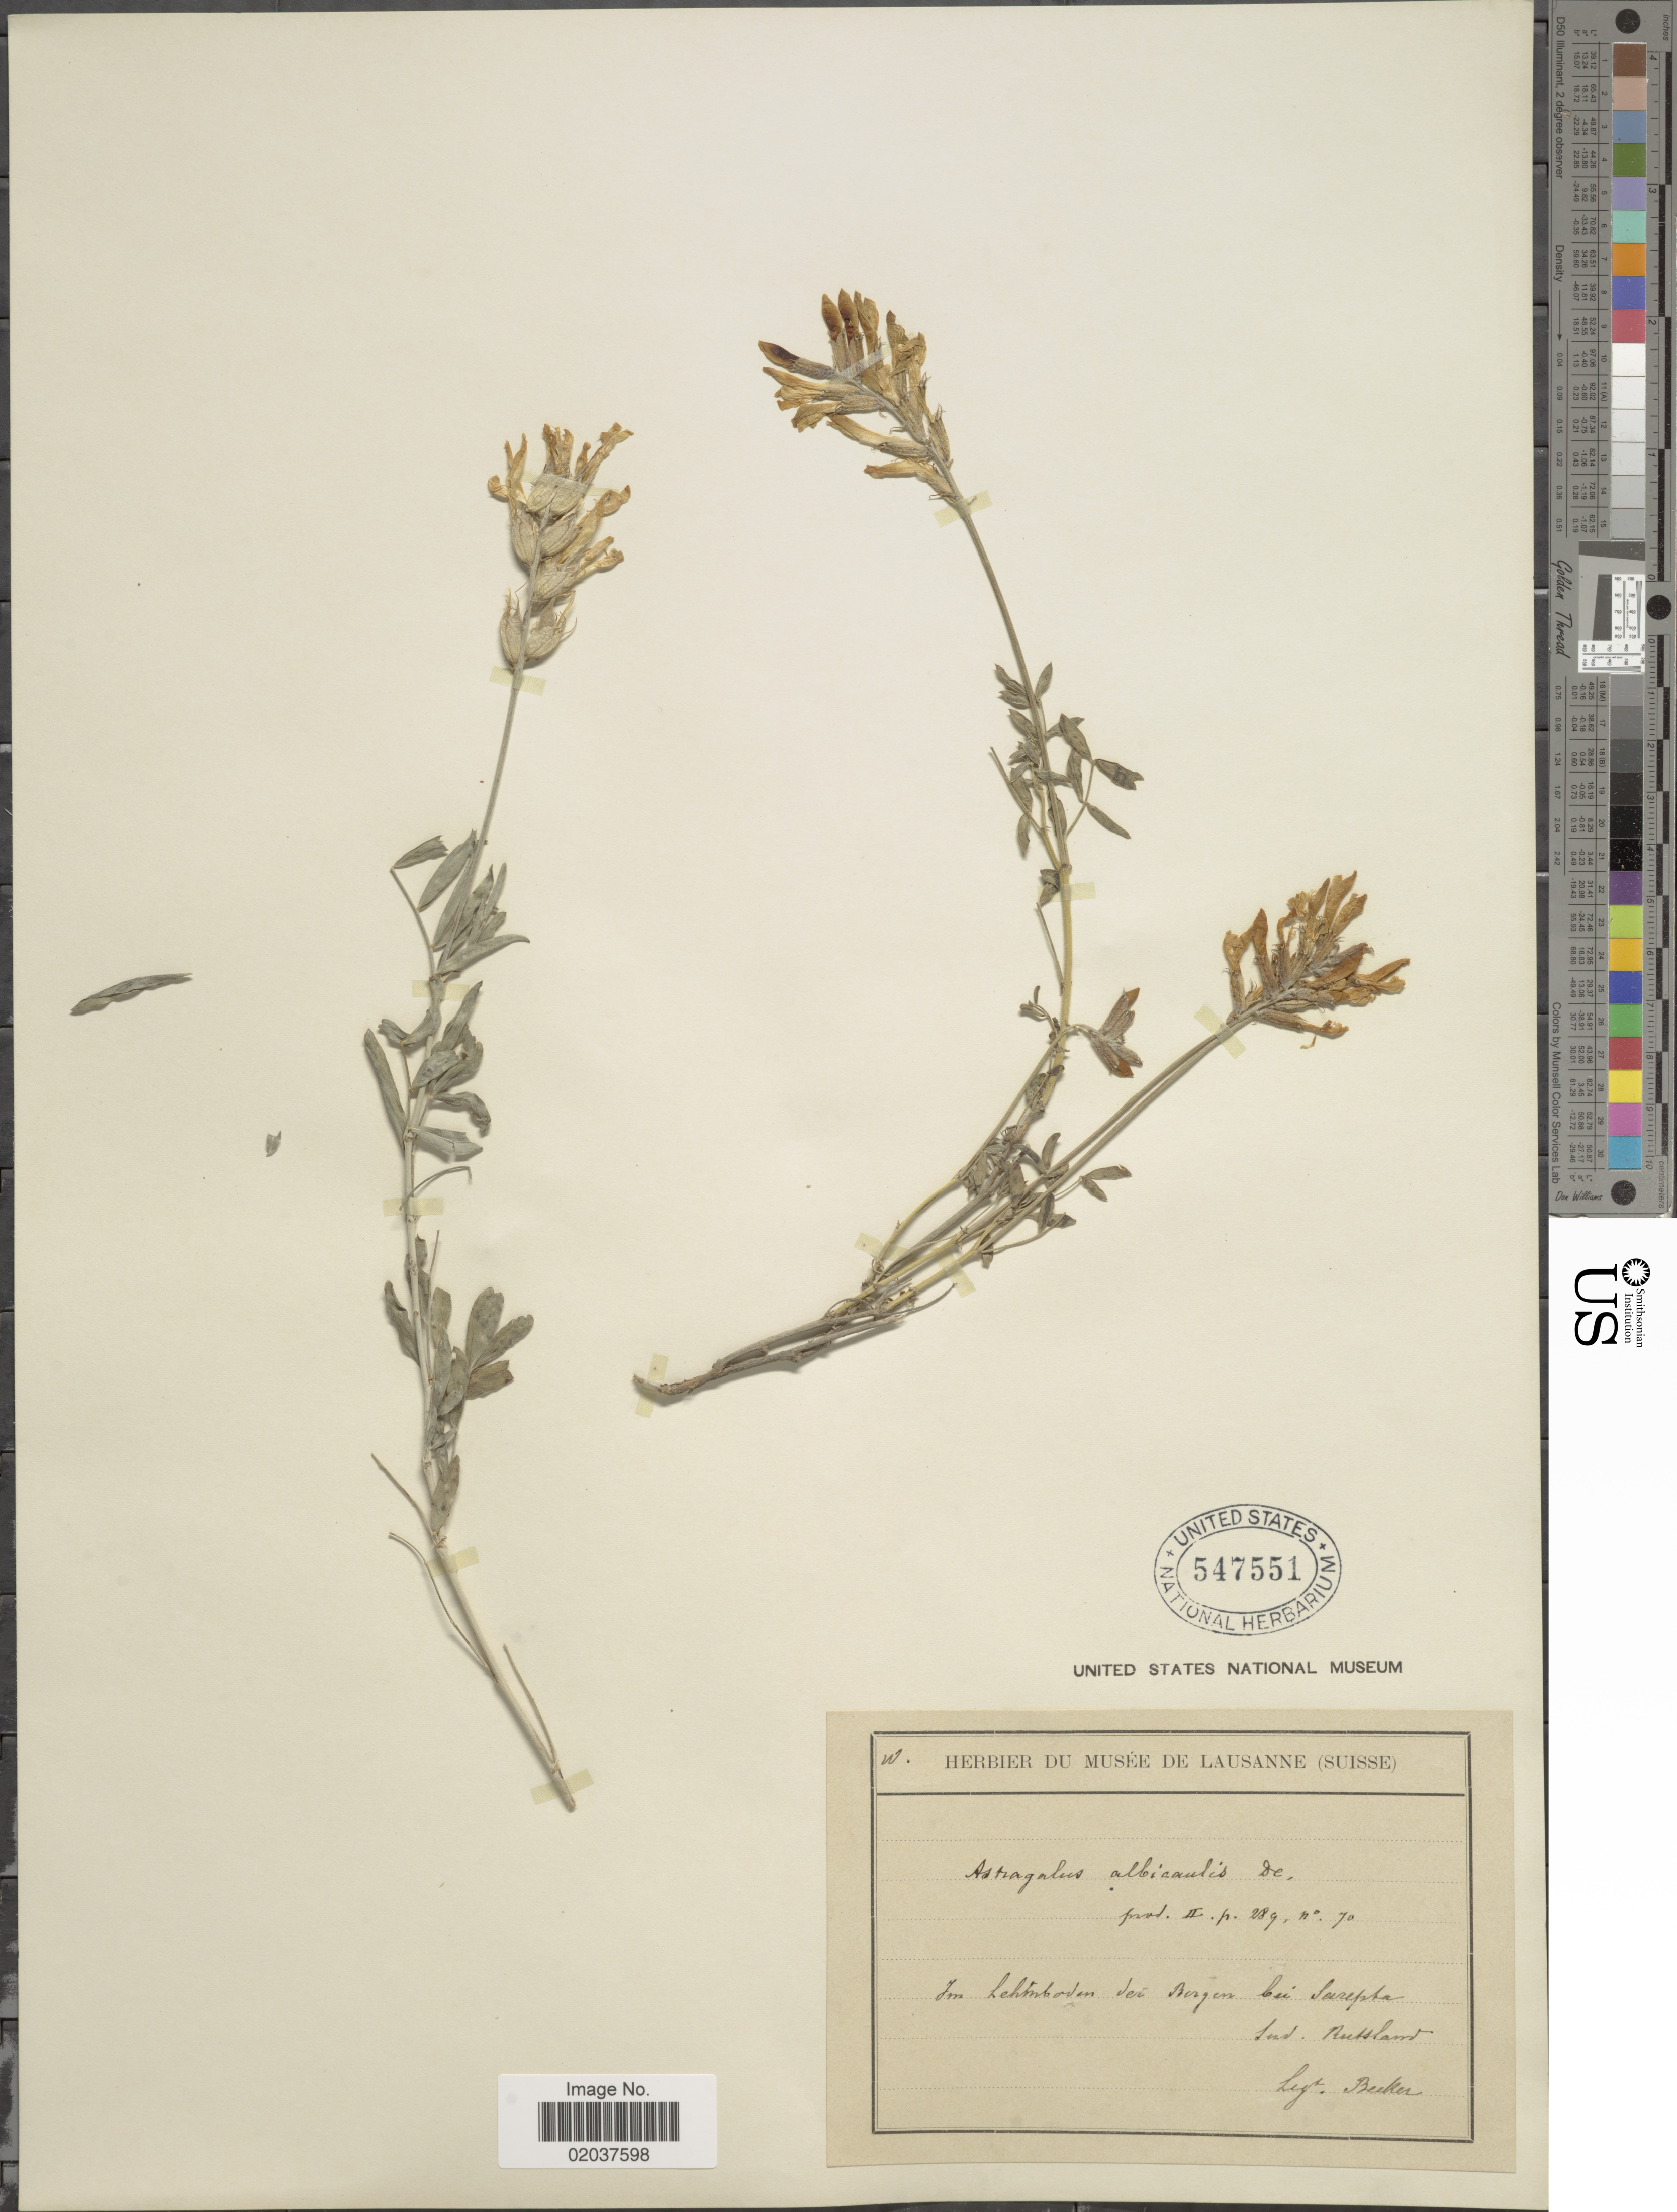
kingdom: Plantae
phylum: Tracheophyta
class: Magnoliopsida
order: Fabales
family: Fabaceae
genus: Astragalus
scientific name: Astragalus albicaulis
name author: DC.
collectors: -. Becker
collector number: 10*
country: Russian Federation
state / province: Volgograd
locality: Im Lehmböden der Bergen bei Sarepta, Sud Russland.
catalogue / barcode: US 547551